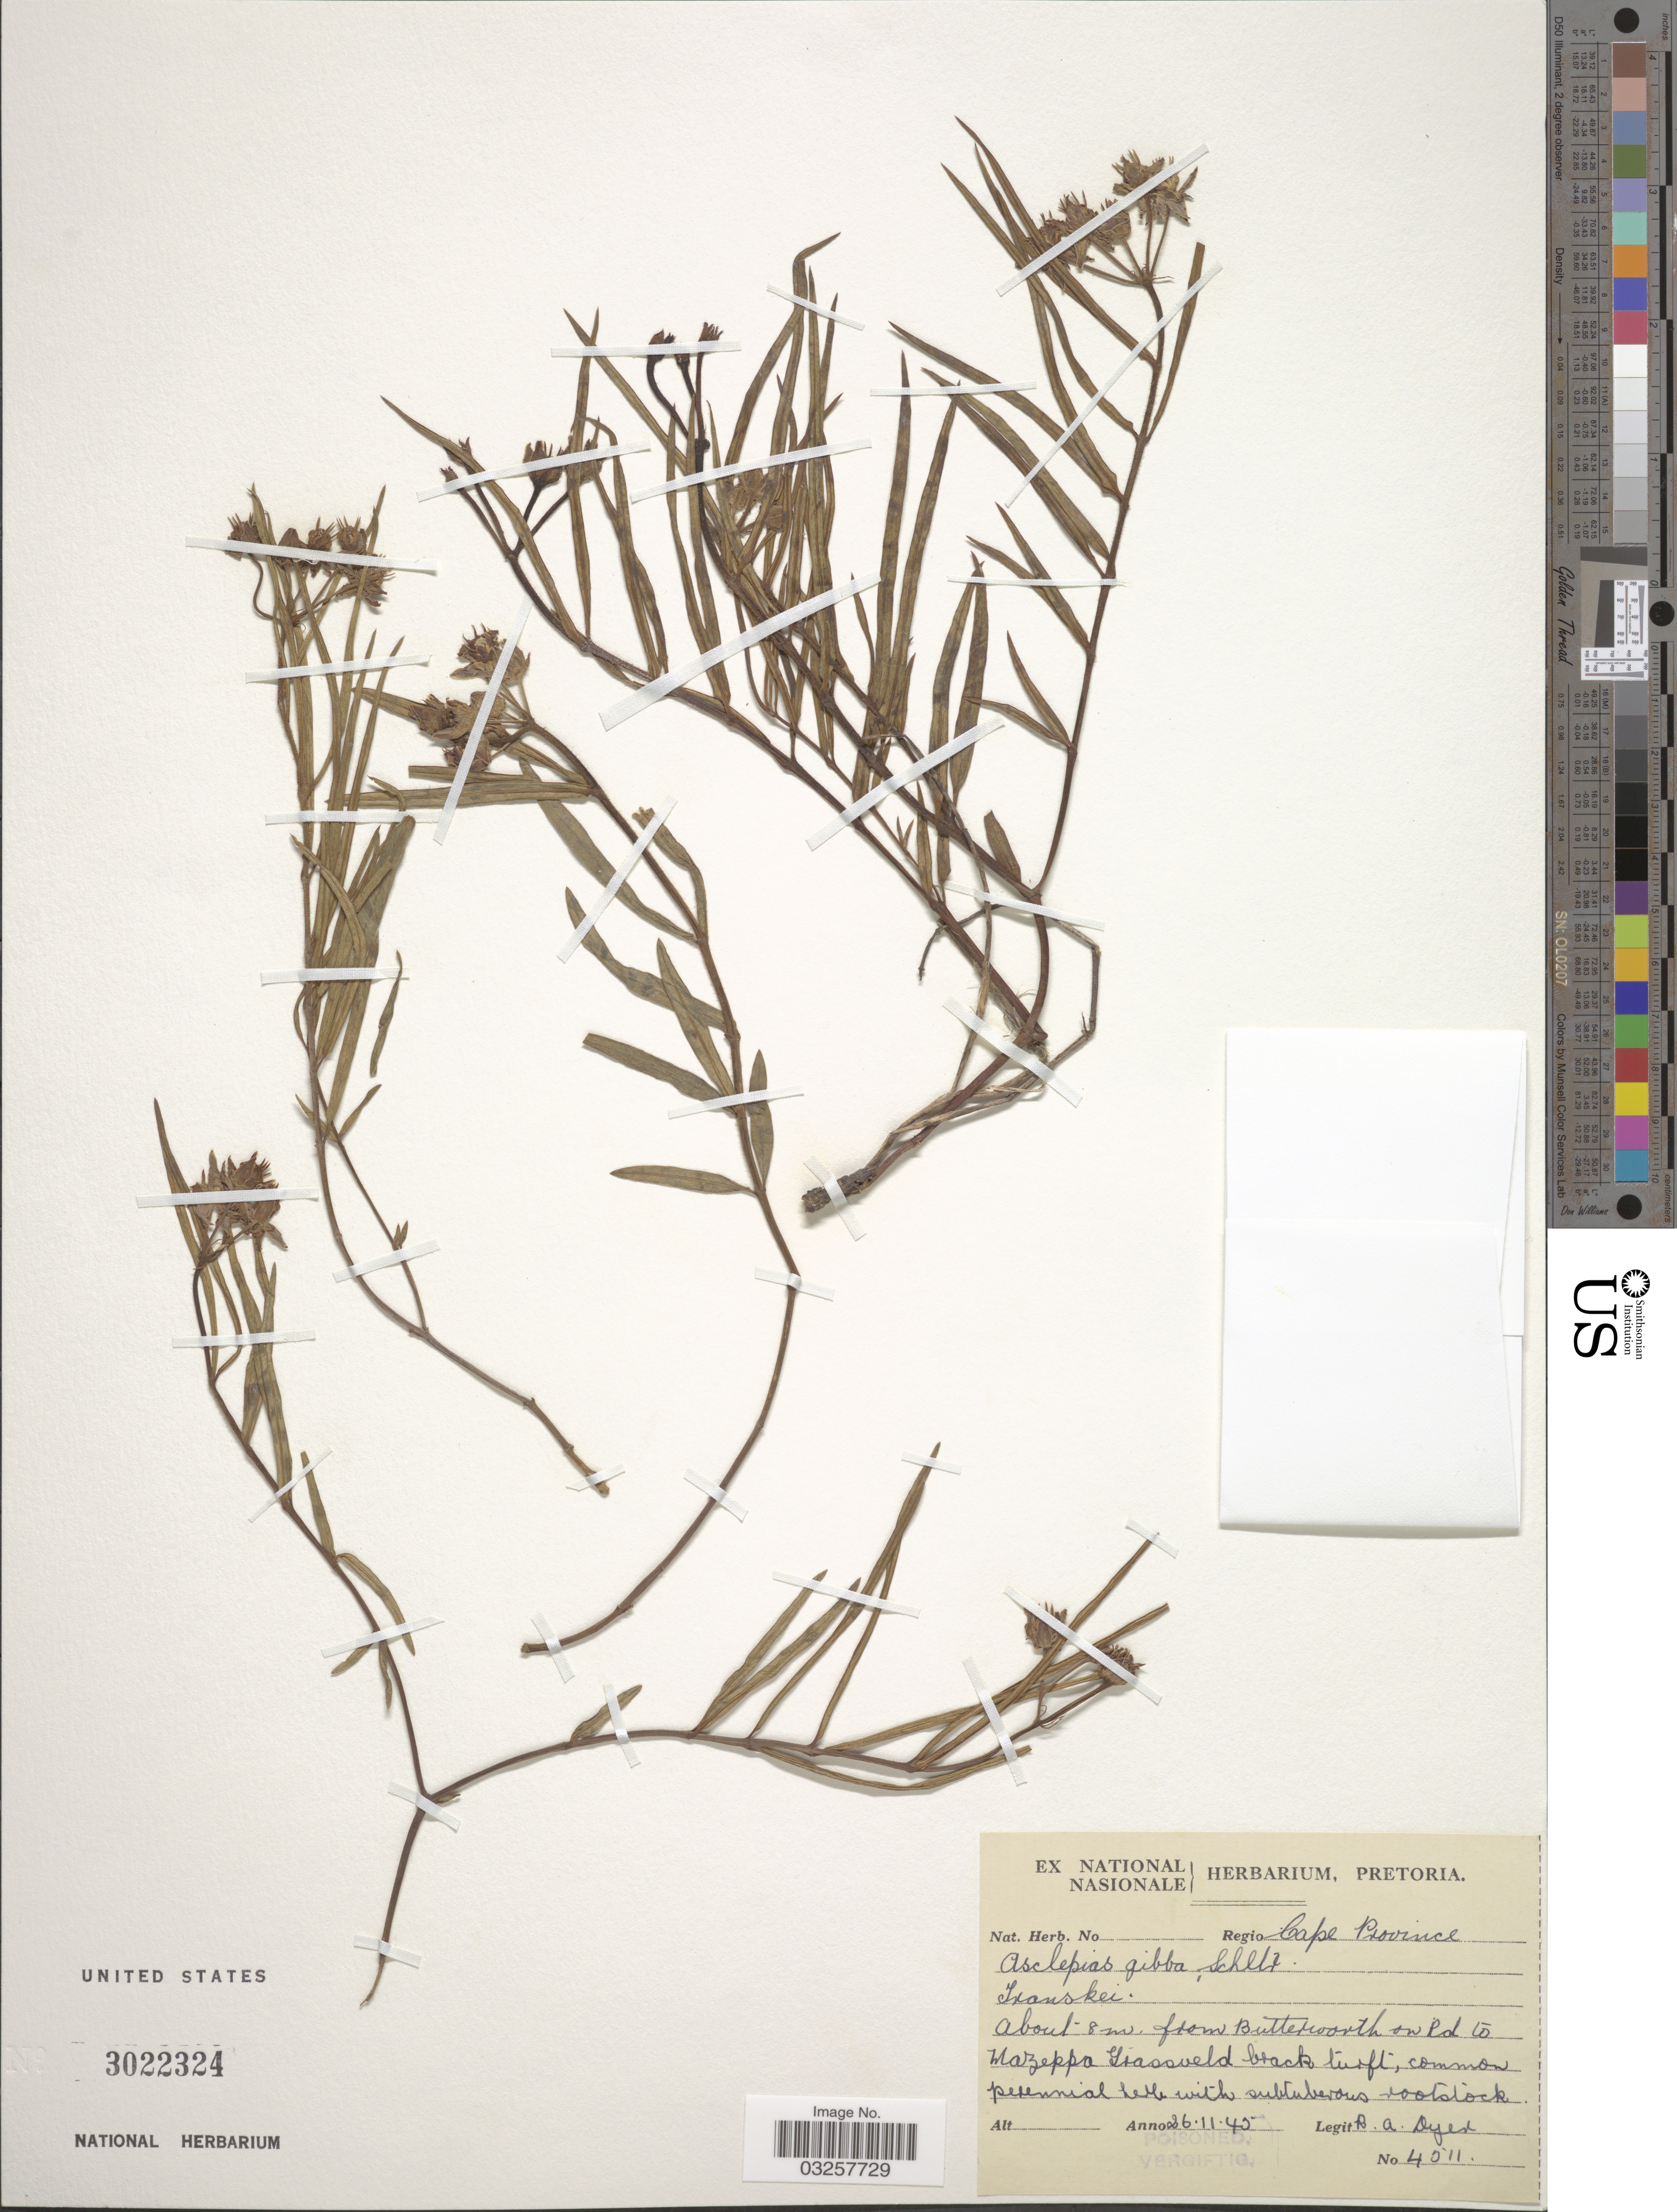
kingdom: Plantae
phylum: Tracheophyta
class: Magnoliopsida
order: Gentianales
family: Apocynaceae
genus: Asclepias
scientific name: Asclepias gibba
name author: (E. Mey.) Schltr.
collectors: R. A. Dyer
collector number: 4011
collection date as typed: Transcribed d/m/y: 26/11/45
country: South Africa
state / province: Eastern Cape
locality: Transkei. About 8 m from Butterworth on Pd to Mazeppa Grassveld.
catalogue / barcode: US 3022324